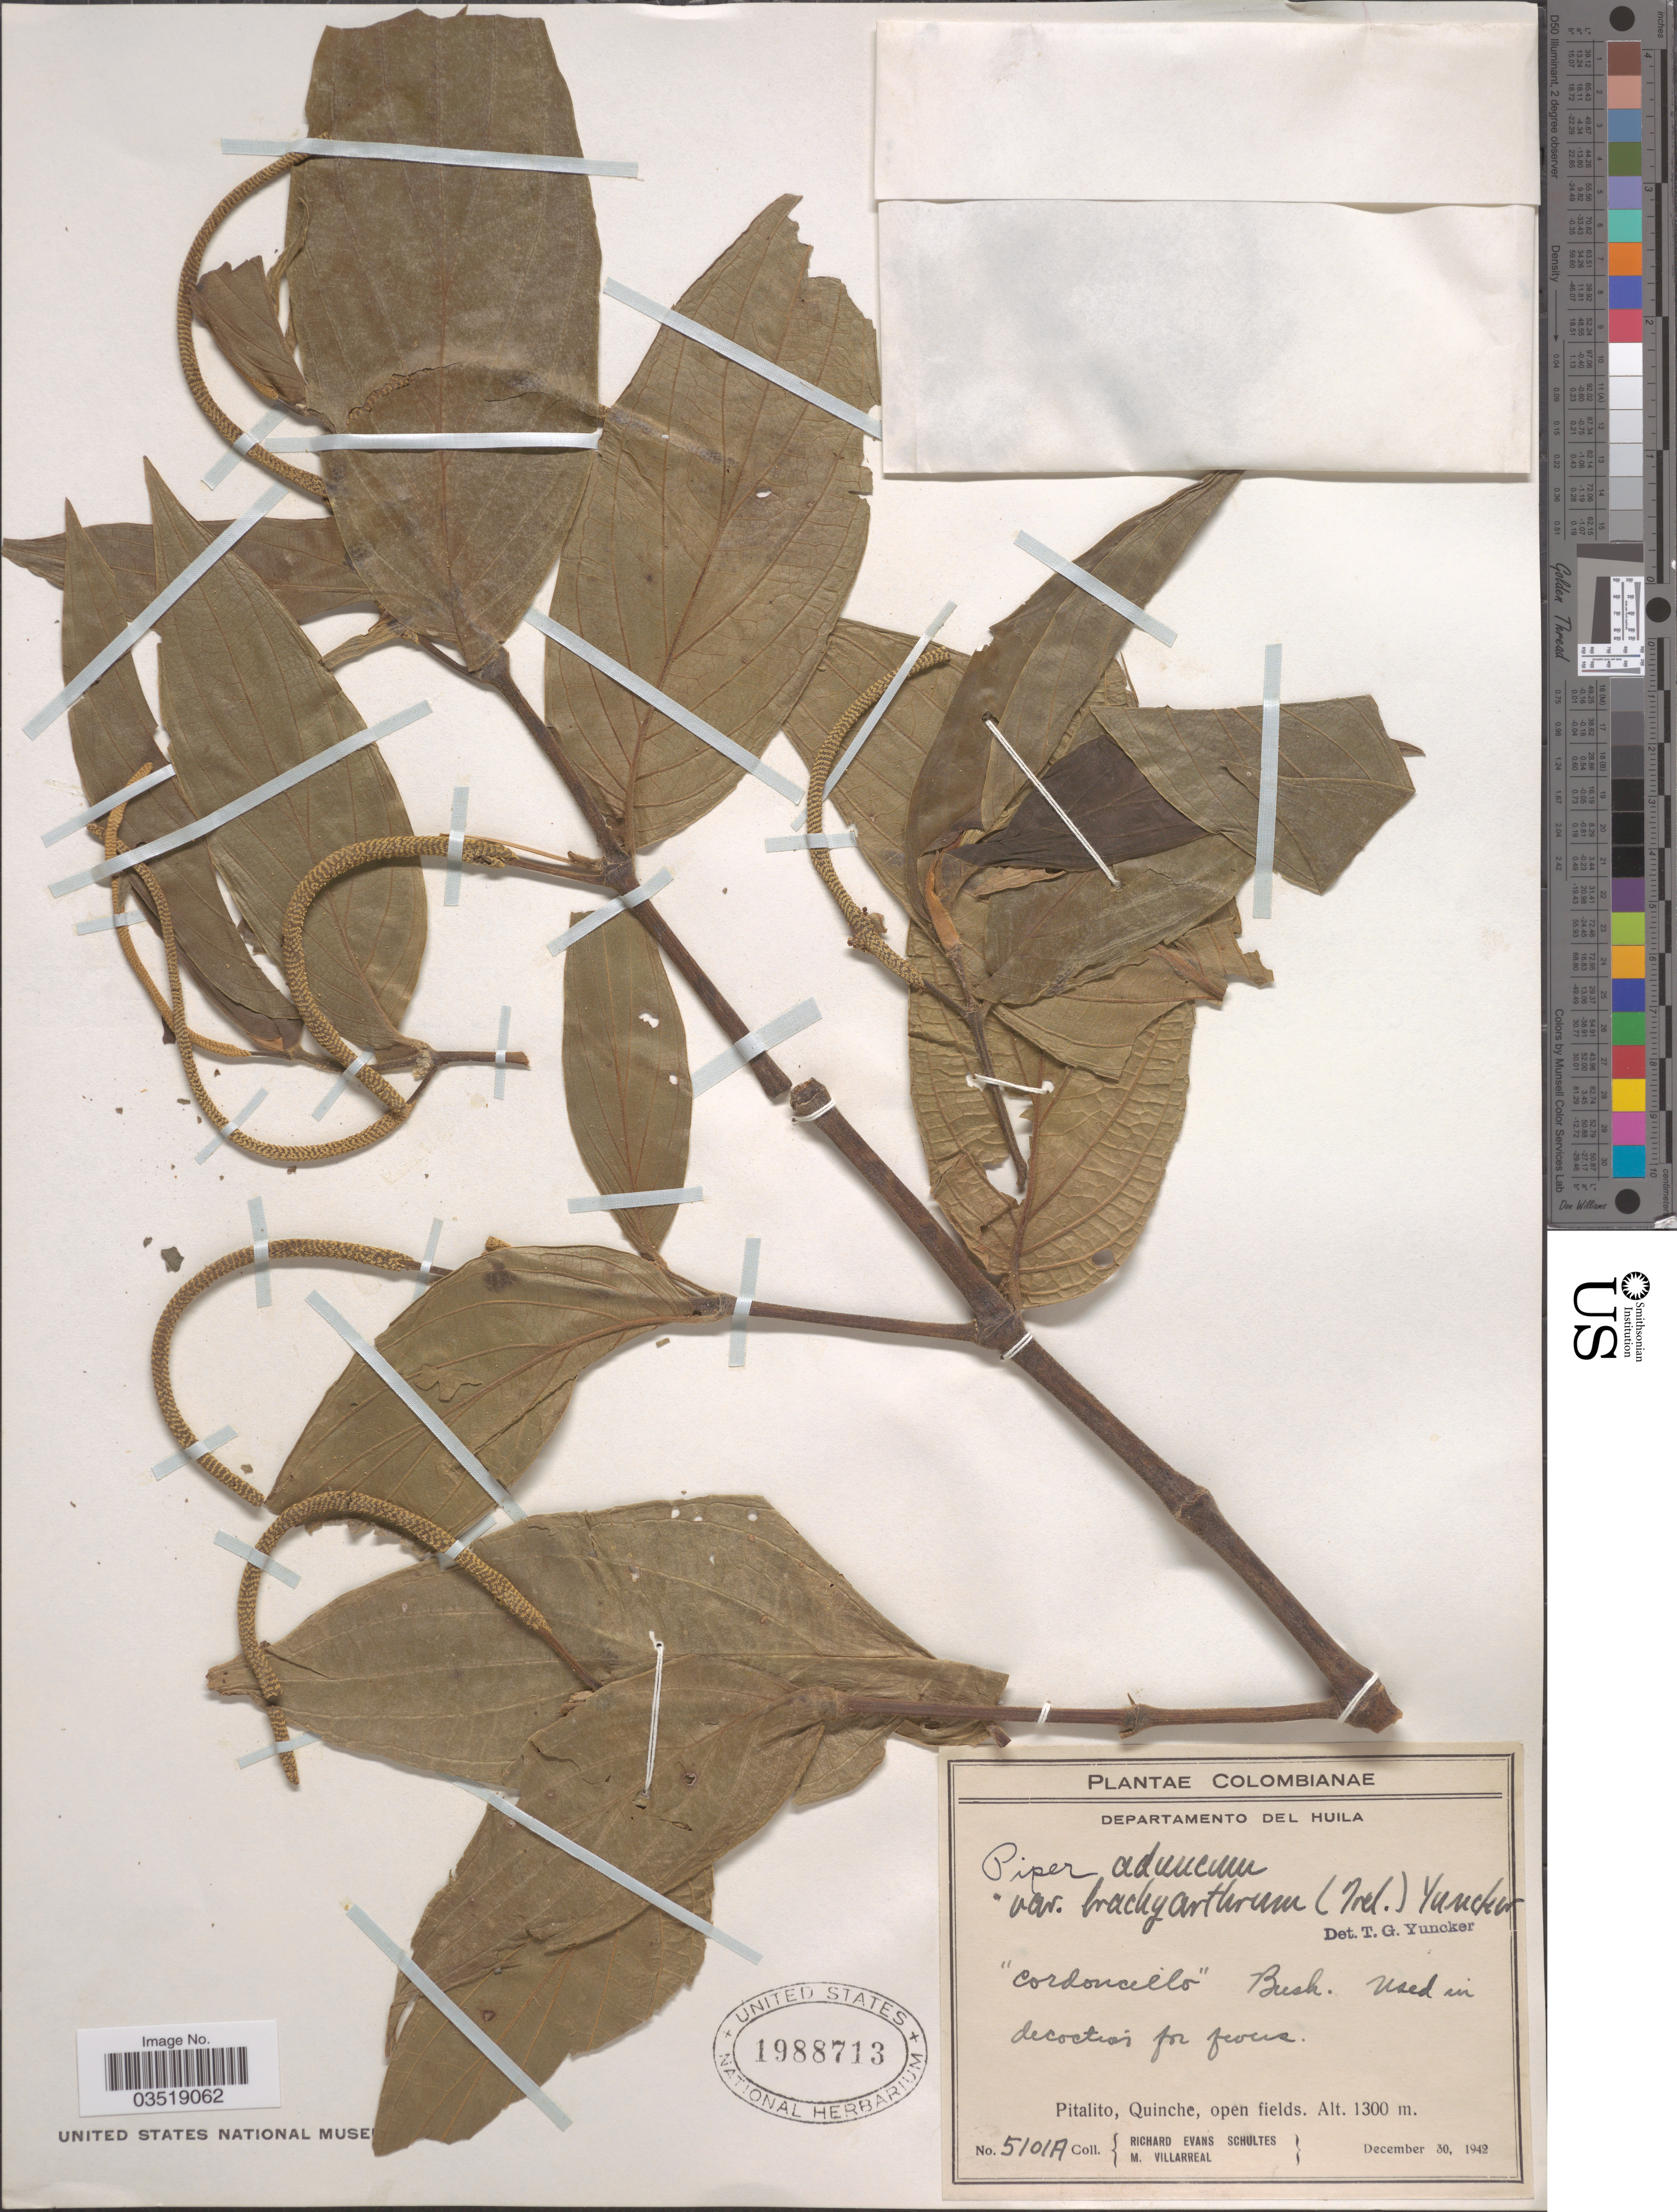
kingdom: Plantae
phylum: Tracheophyta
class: Magnoliopsida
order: Piperales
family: Piperaceae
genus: Piper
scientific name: Piper aduncum var. cordulatum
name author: L.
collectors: R. E. Schultes & M. Villarreal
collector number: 5101A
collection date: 1942-12-30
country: Colombia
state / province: Huila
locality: Departamento del Huila. Pitalito, Quinche.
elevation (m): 1300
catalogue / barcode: US 1988713